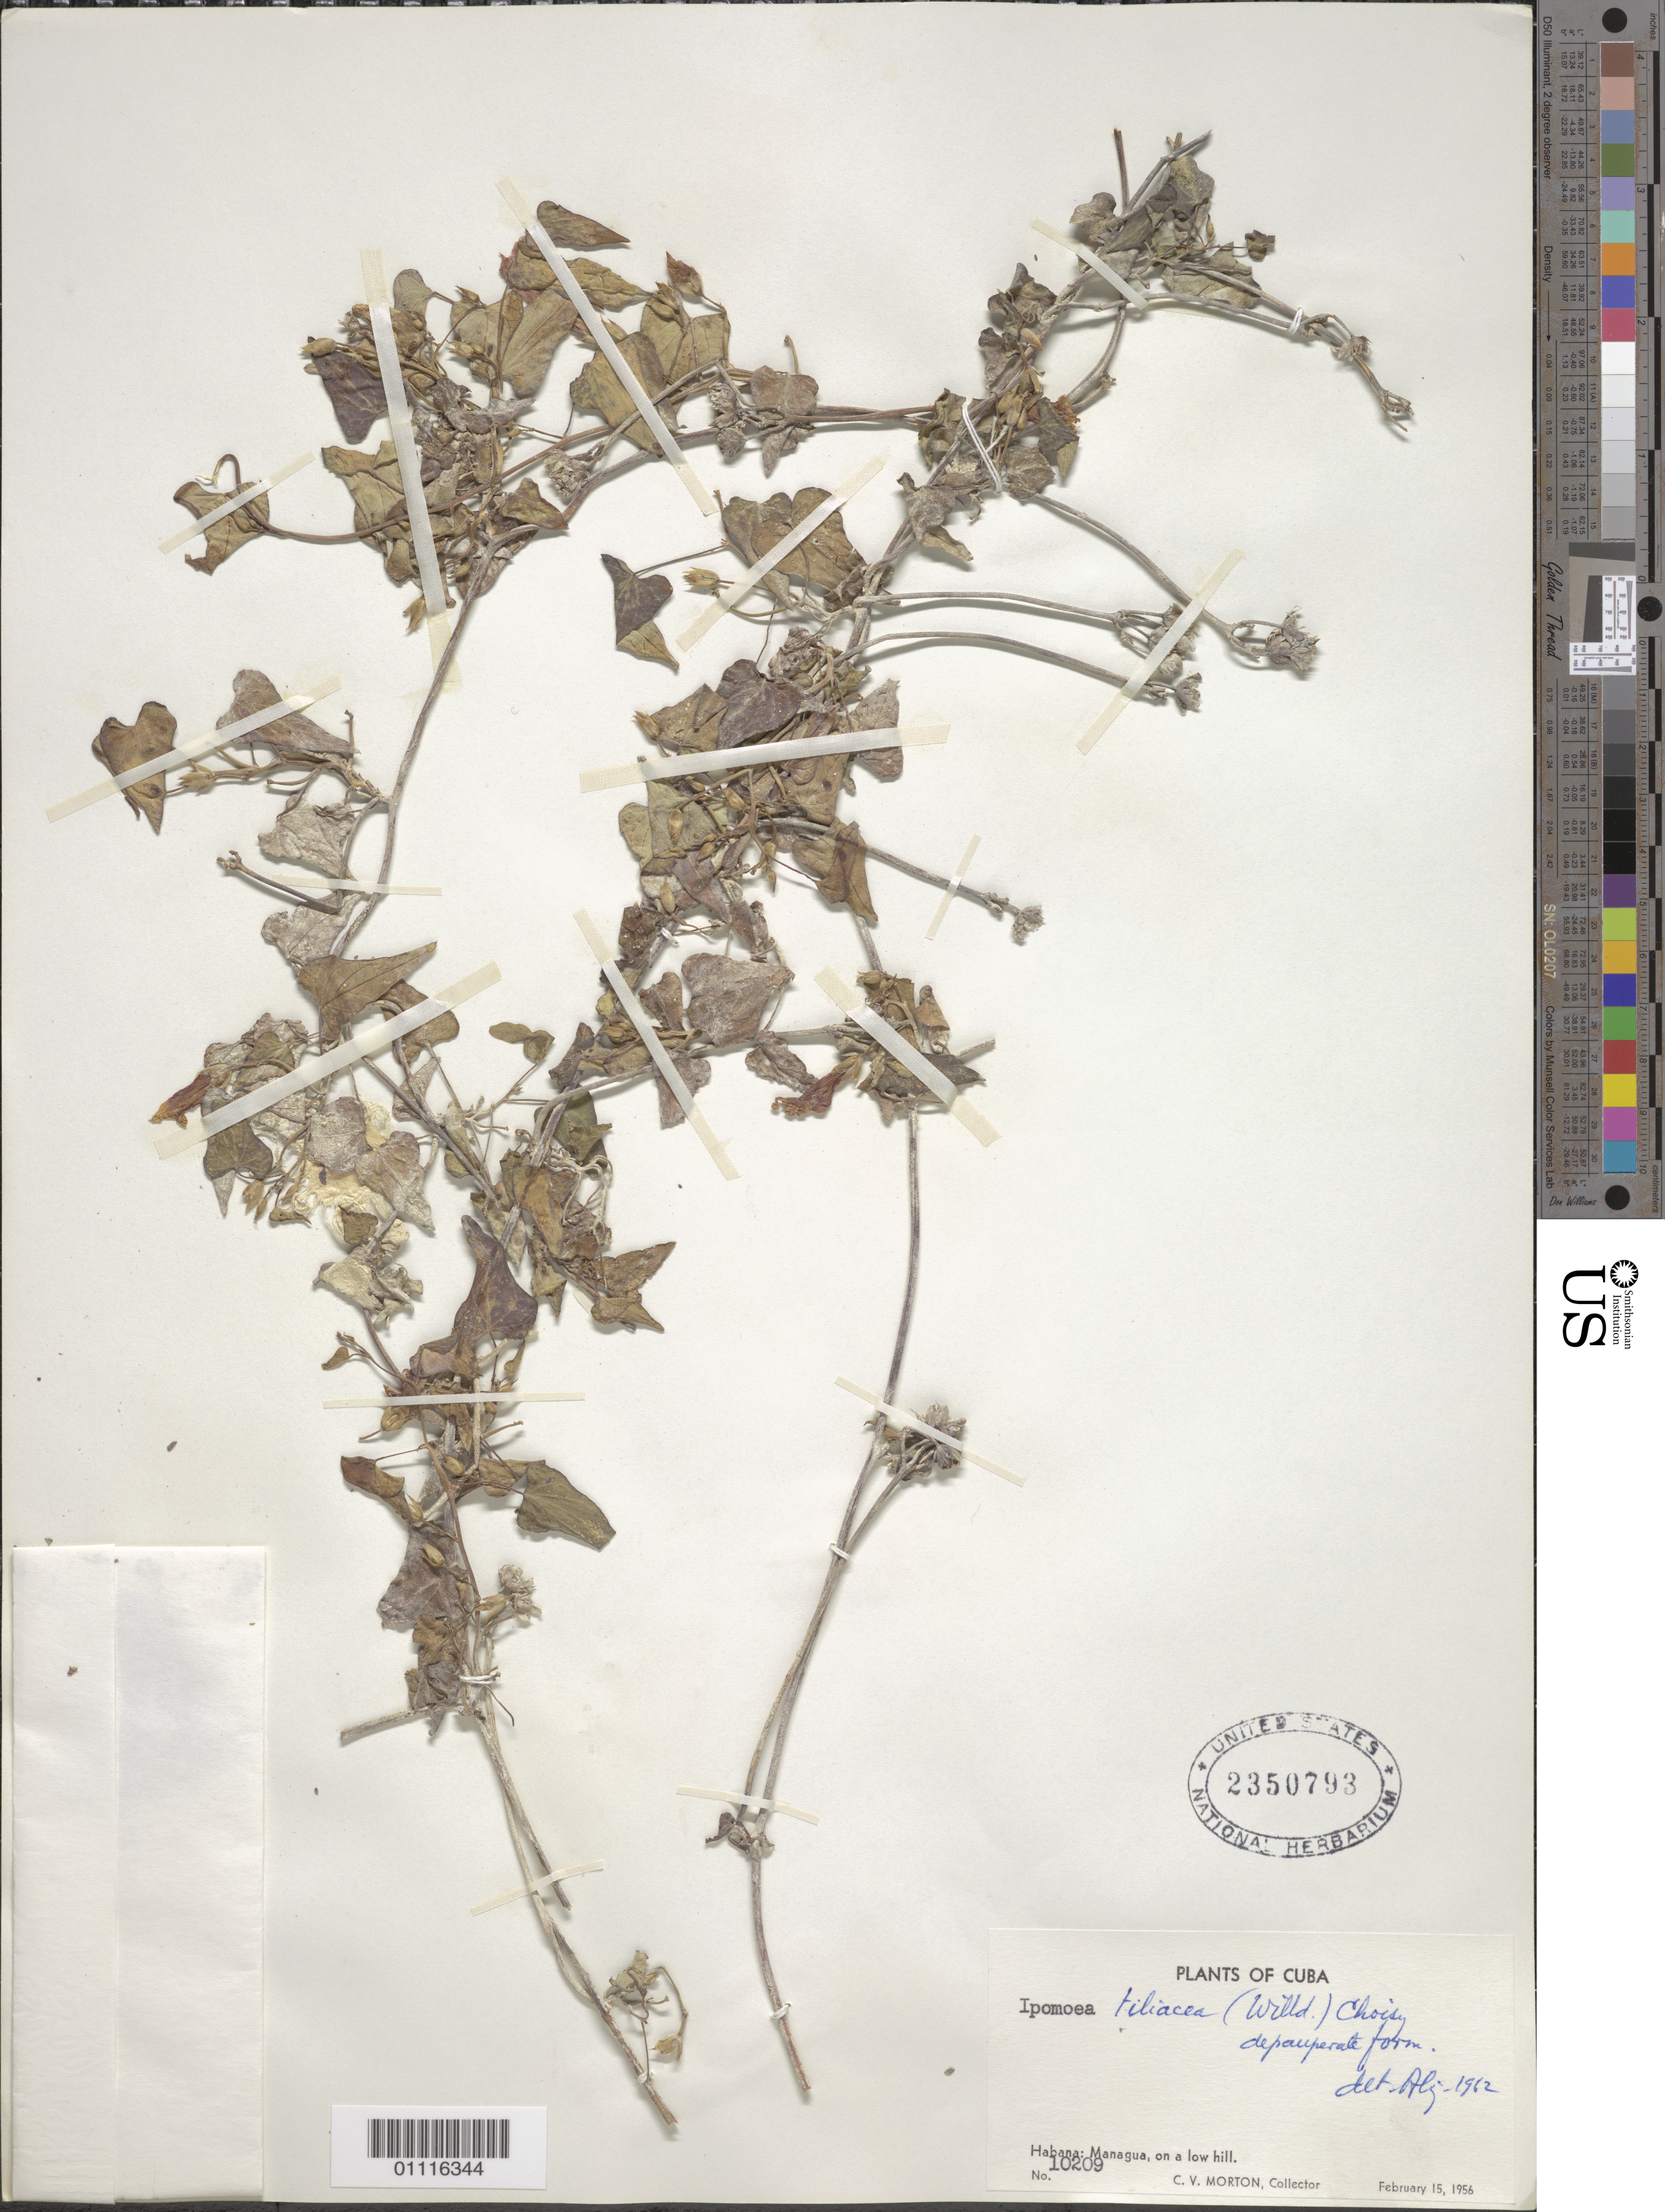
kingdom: Plantae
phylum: Tracheophyta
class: Magnoliopsida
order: Solanales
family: Convolvulaceae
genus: Ipomoea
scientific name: Ipomoea triloba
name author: L.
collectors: C. V. Morton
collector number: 10209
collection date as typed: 15 Feb 1956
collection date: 1956-02-15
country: Cuba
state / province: La Habana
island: Cuba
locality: Managua, on a low hill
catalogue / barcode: US 2350793